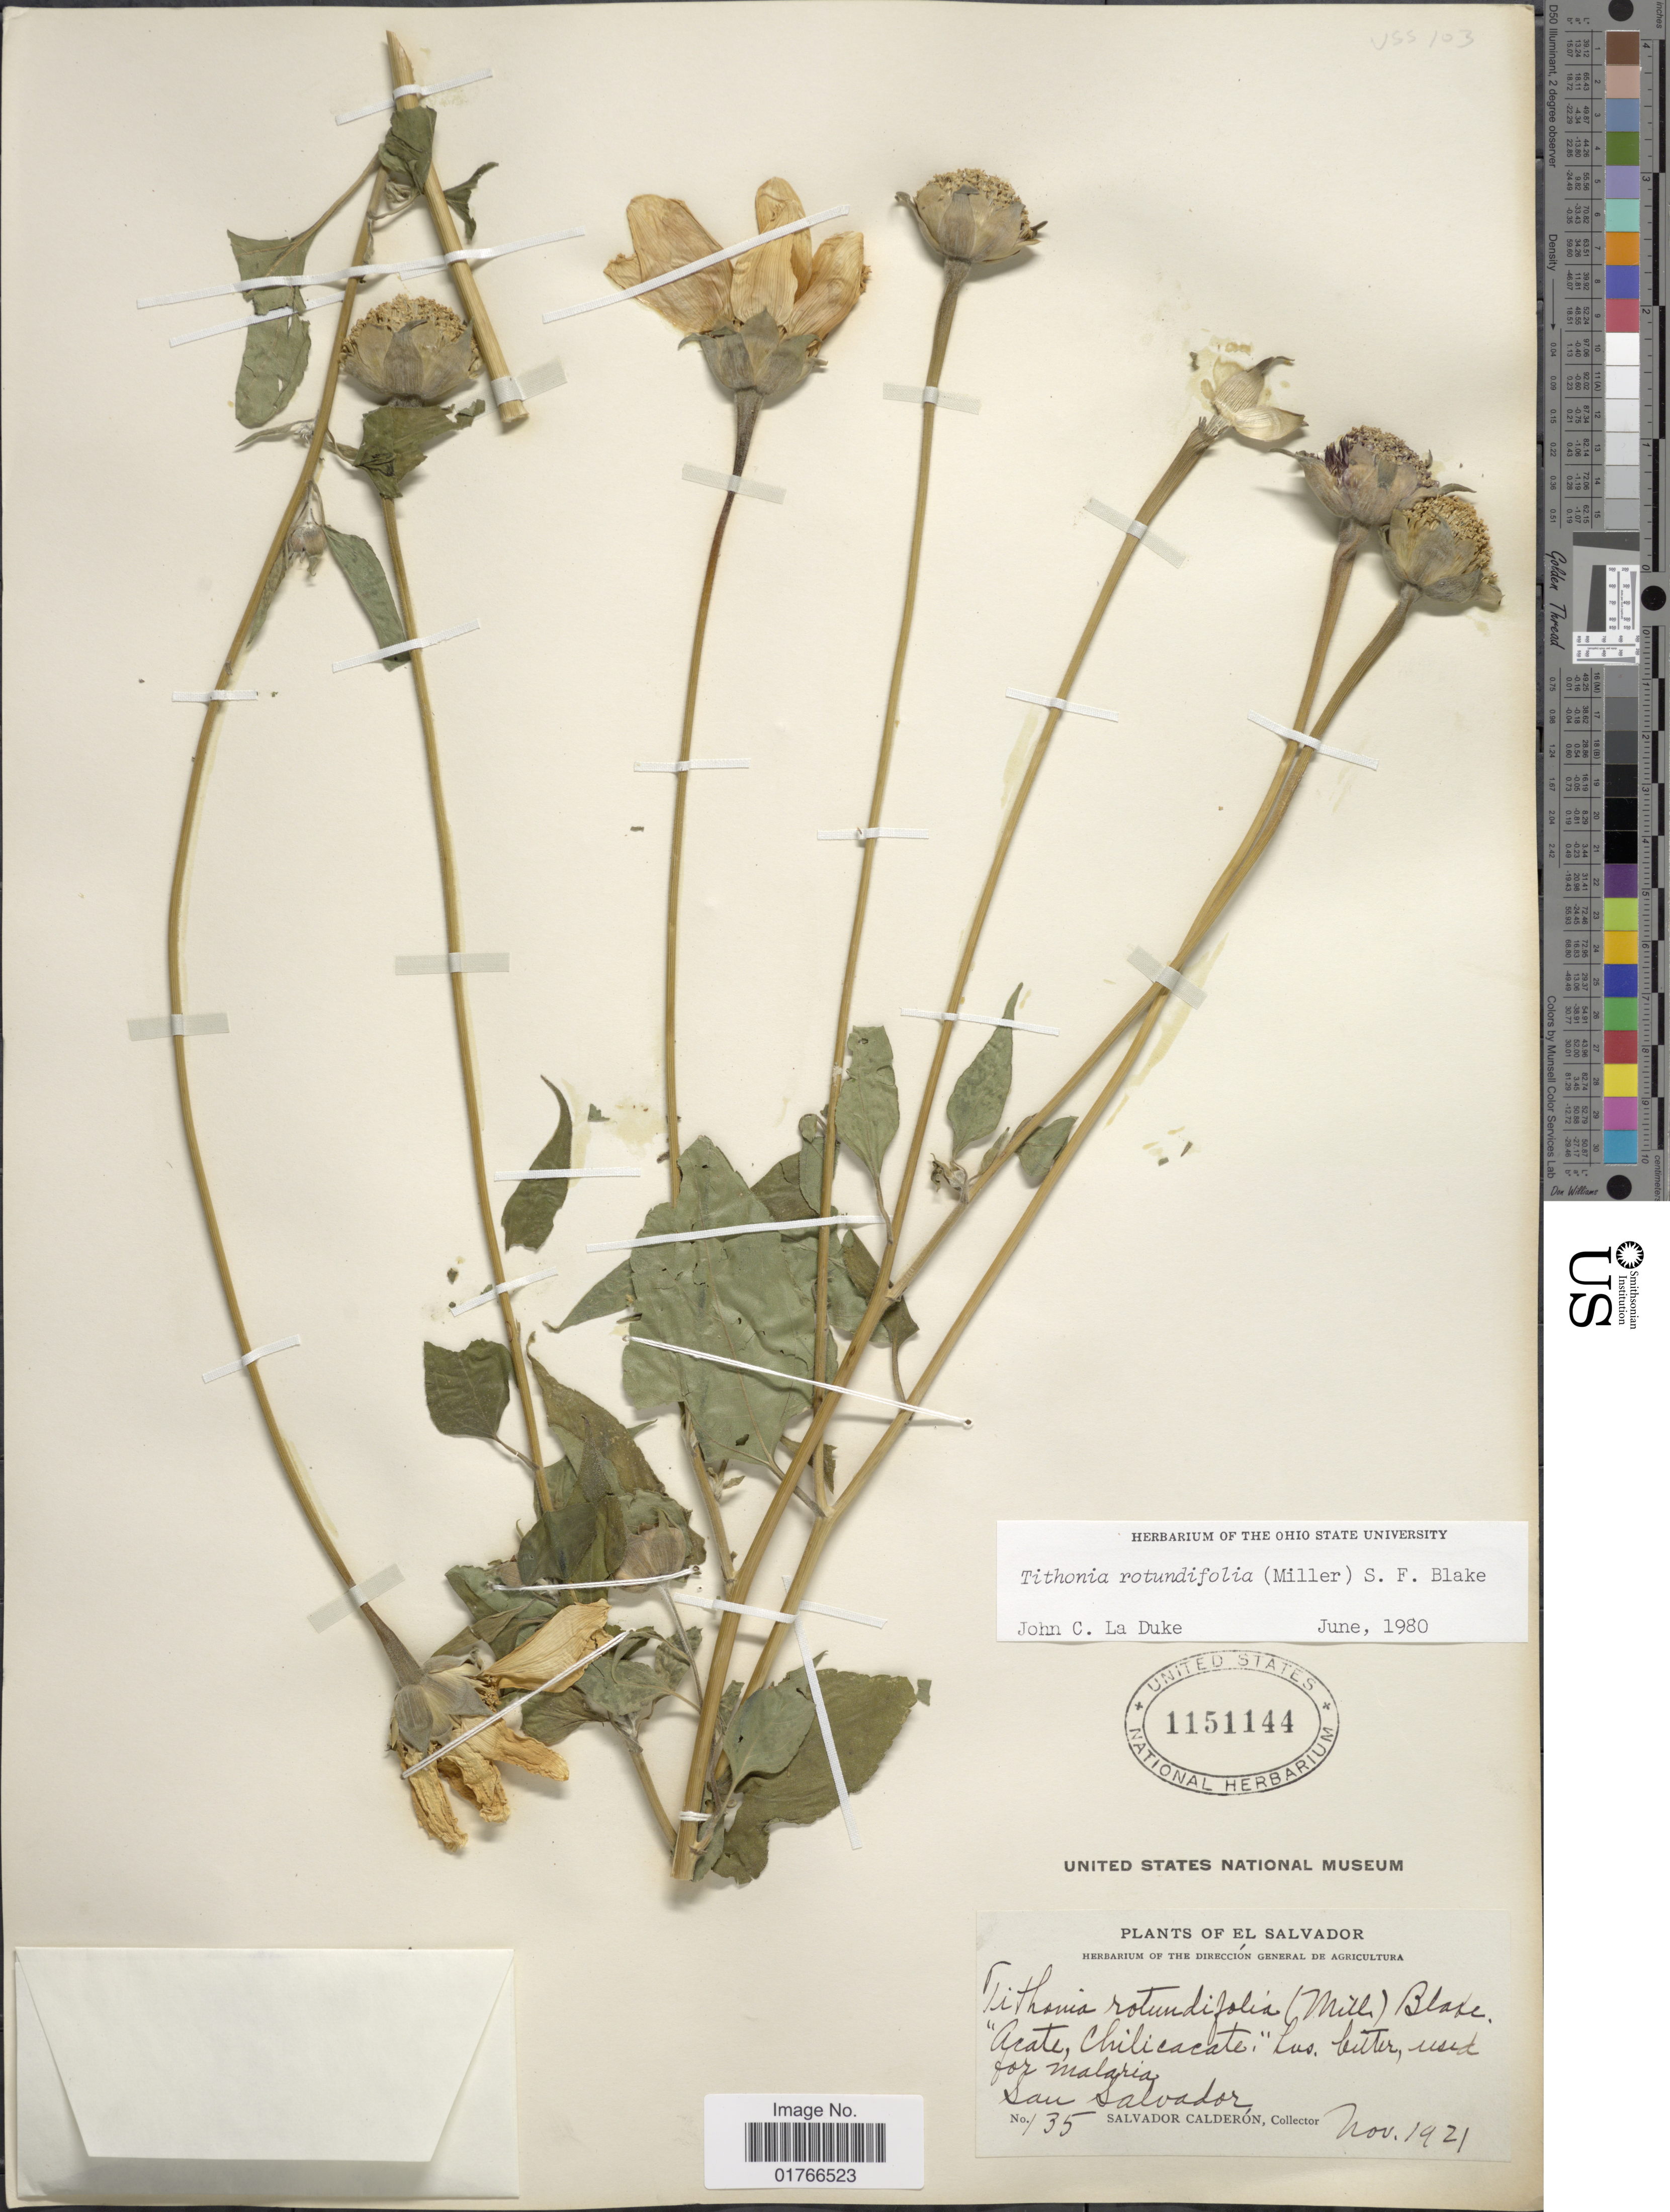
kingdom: Plantae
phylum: Tracheophyta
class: Magnoliopsida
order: Asterales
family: Asteraceae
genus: Tithonia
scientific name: Tithonia rotundifolia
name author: (Mill.) S.F. Blake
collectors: S. Calderón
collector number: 135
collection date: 1921-11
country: El Salvador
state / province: San Salvador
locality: San Salvador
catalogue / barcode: US 1151144